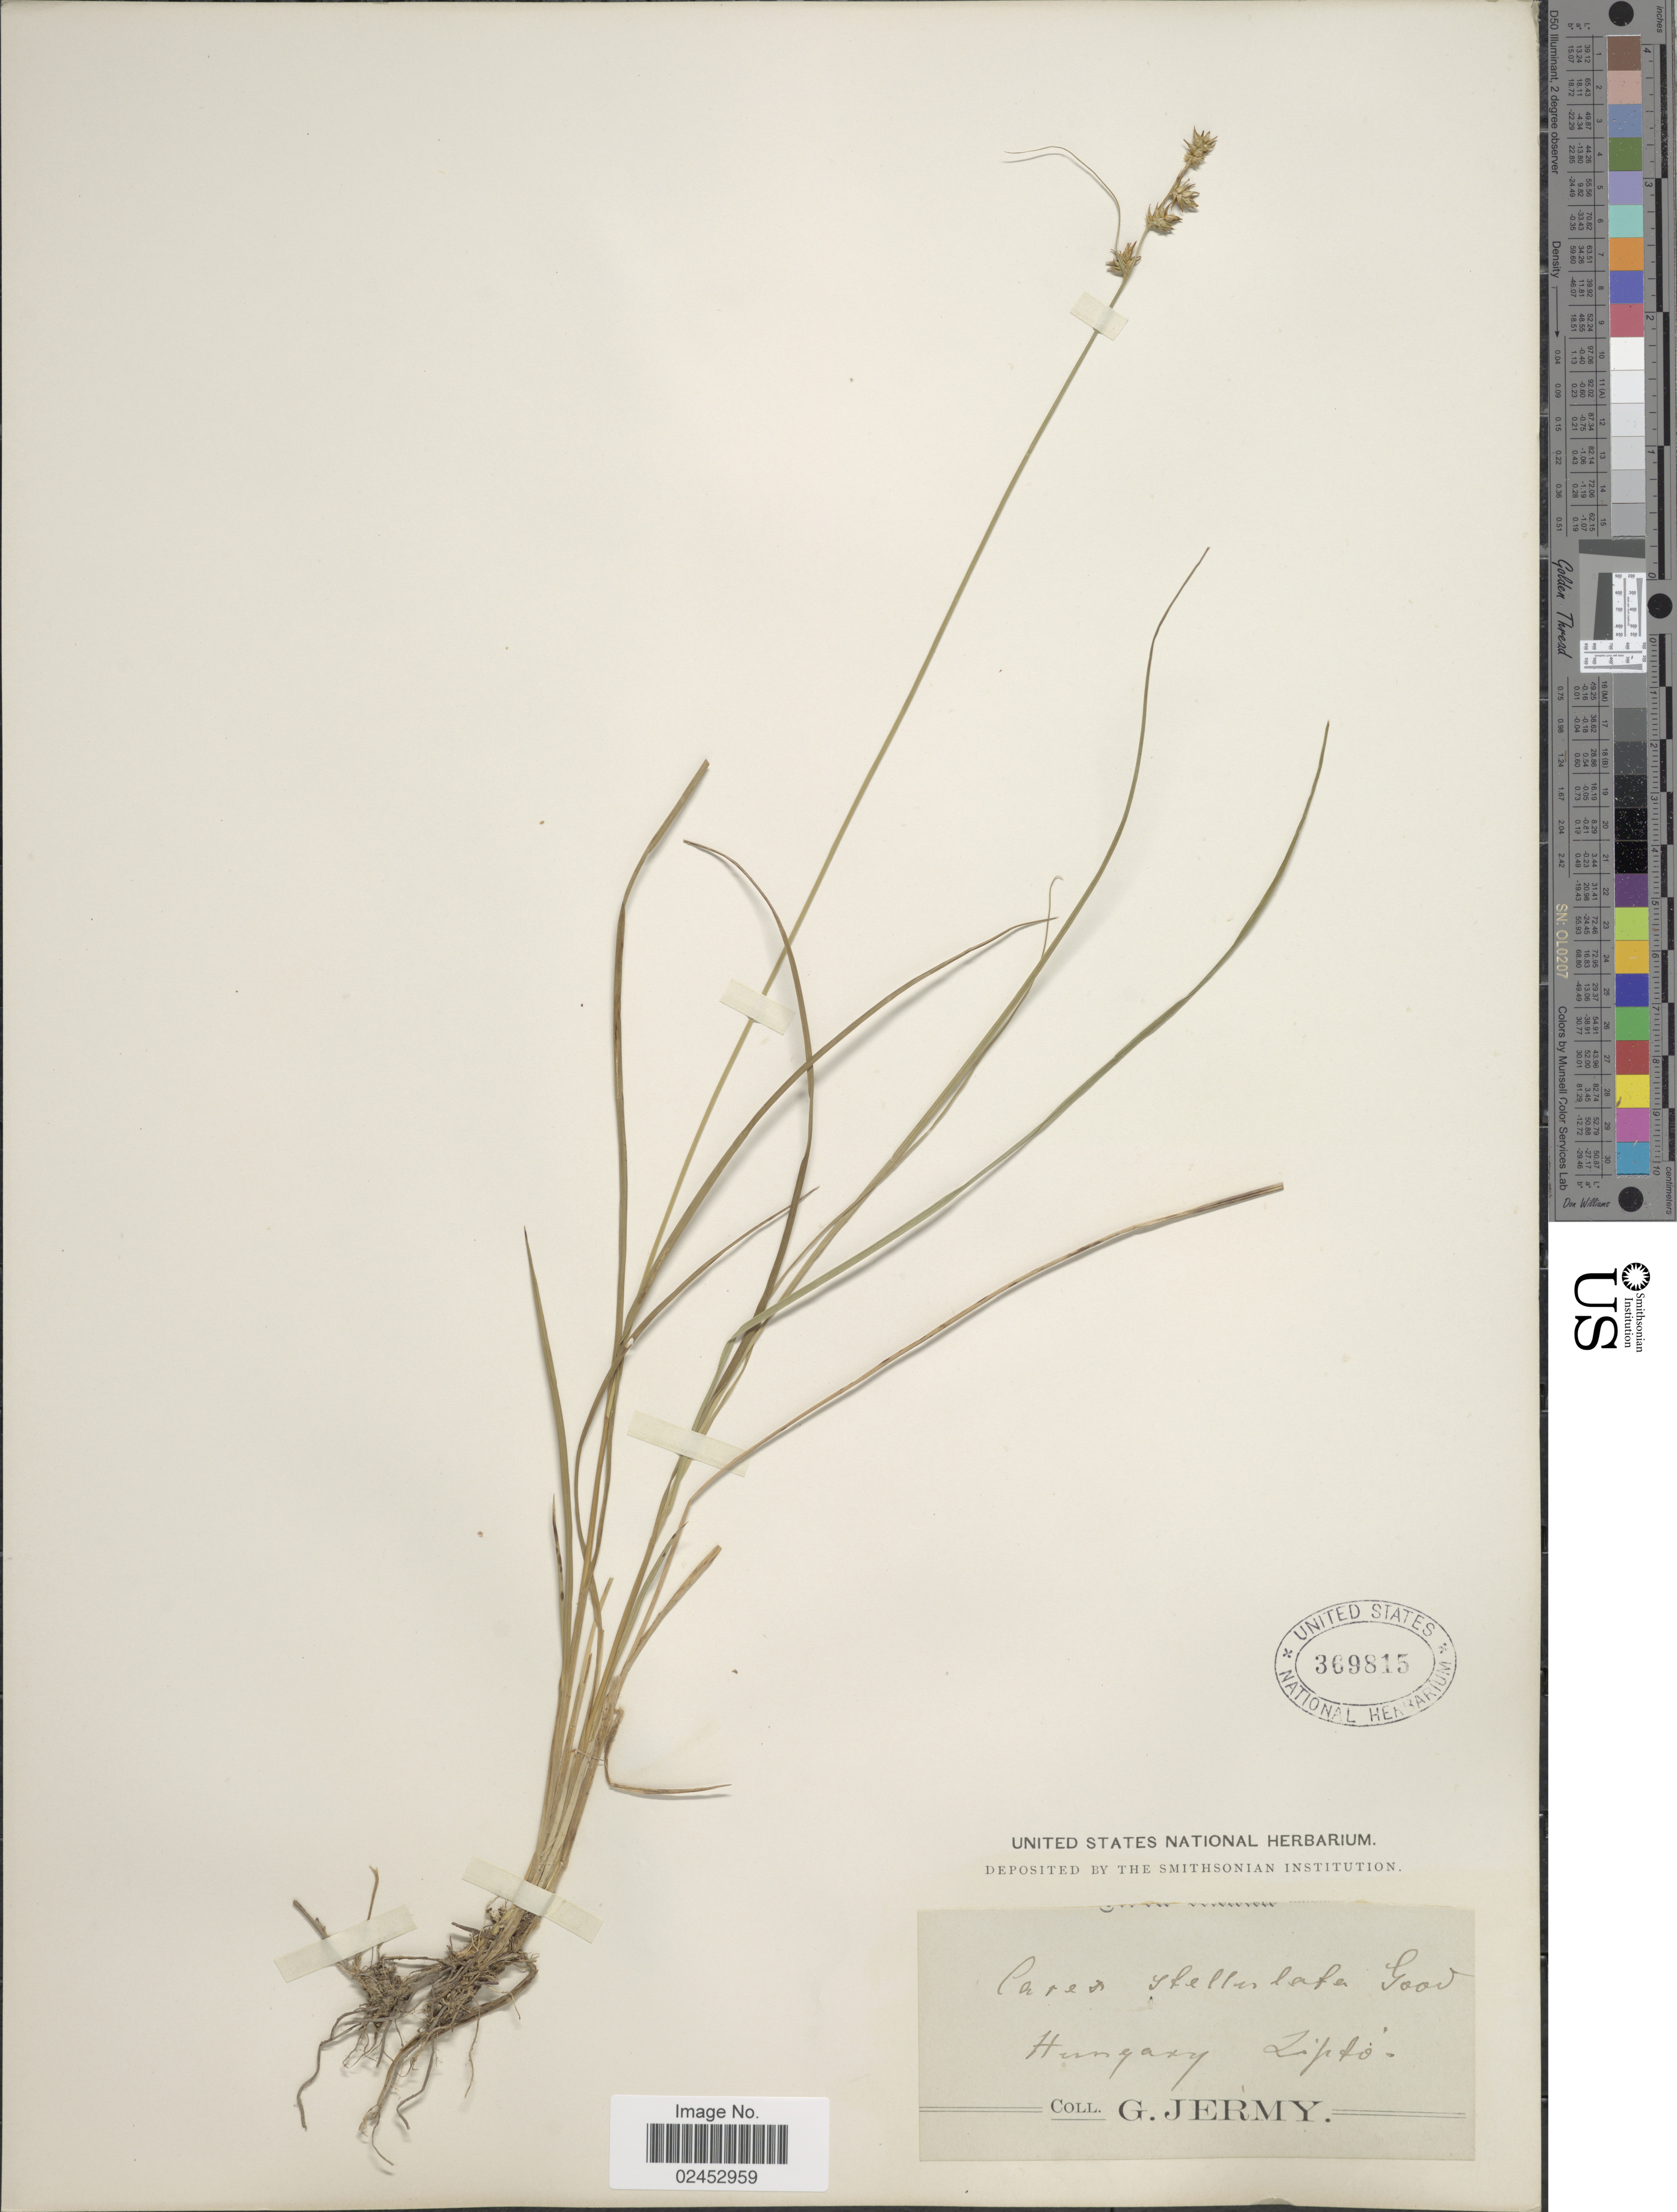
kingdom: Plantae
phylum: Tracheophyta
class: Liliopsida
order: Poales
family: Cyperaceae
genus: Carex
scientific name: Carex echinata subsp. echinata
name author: Murray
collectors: G. Jermy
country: Hungary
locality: Zipto. [interpreted]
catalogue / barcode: US 369815